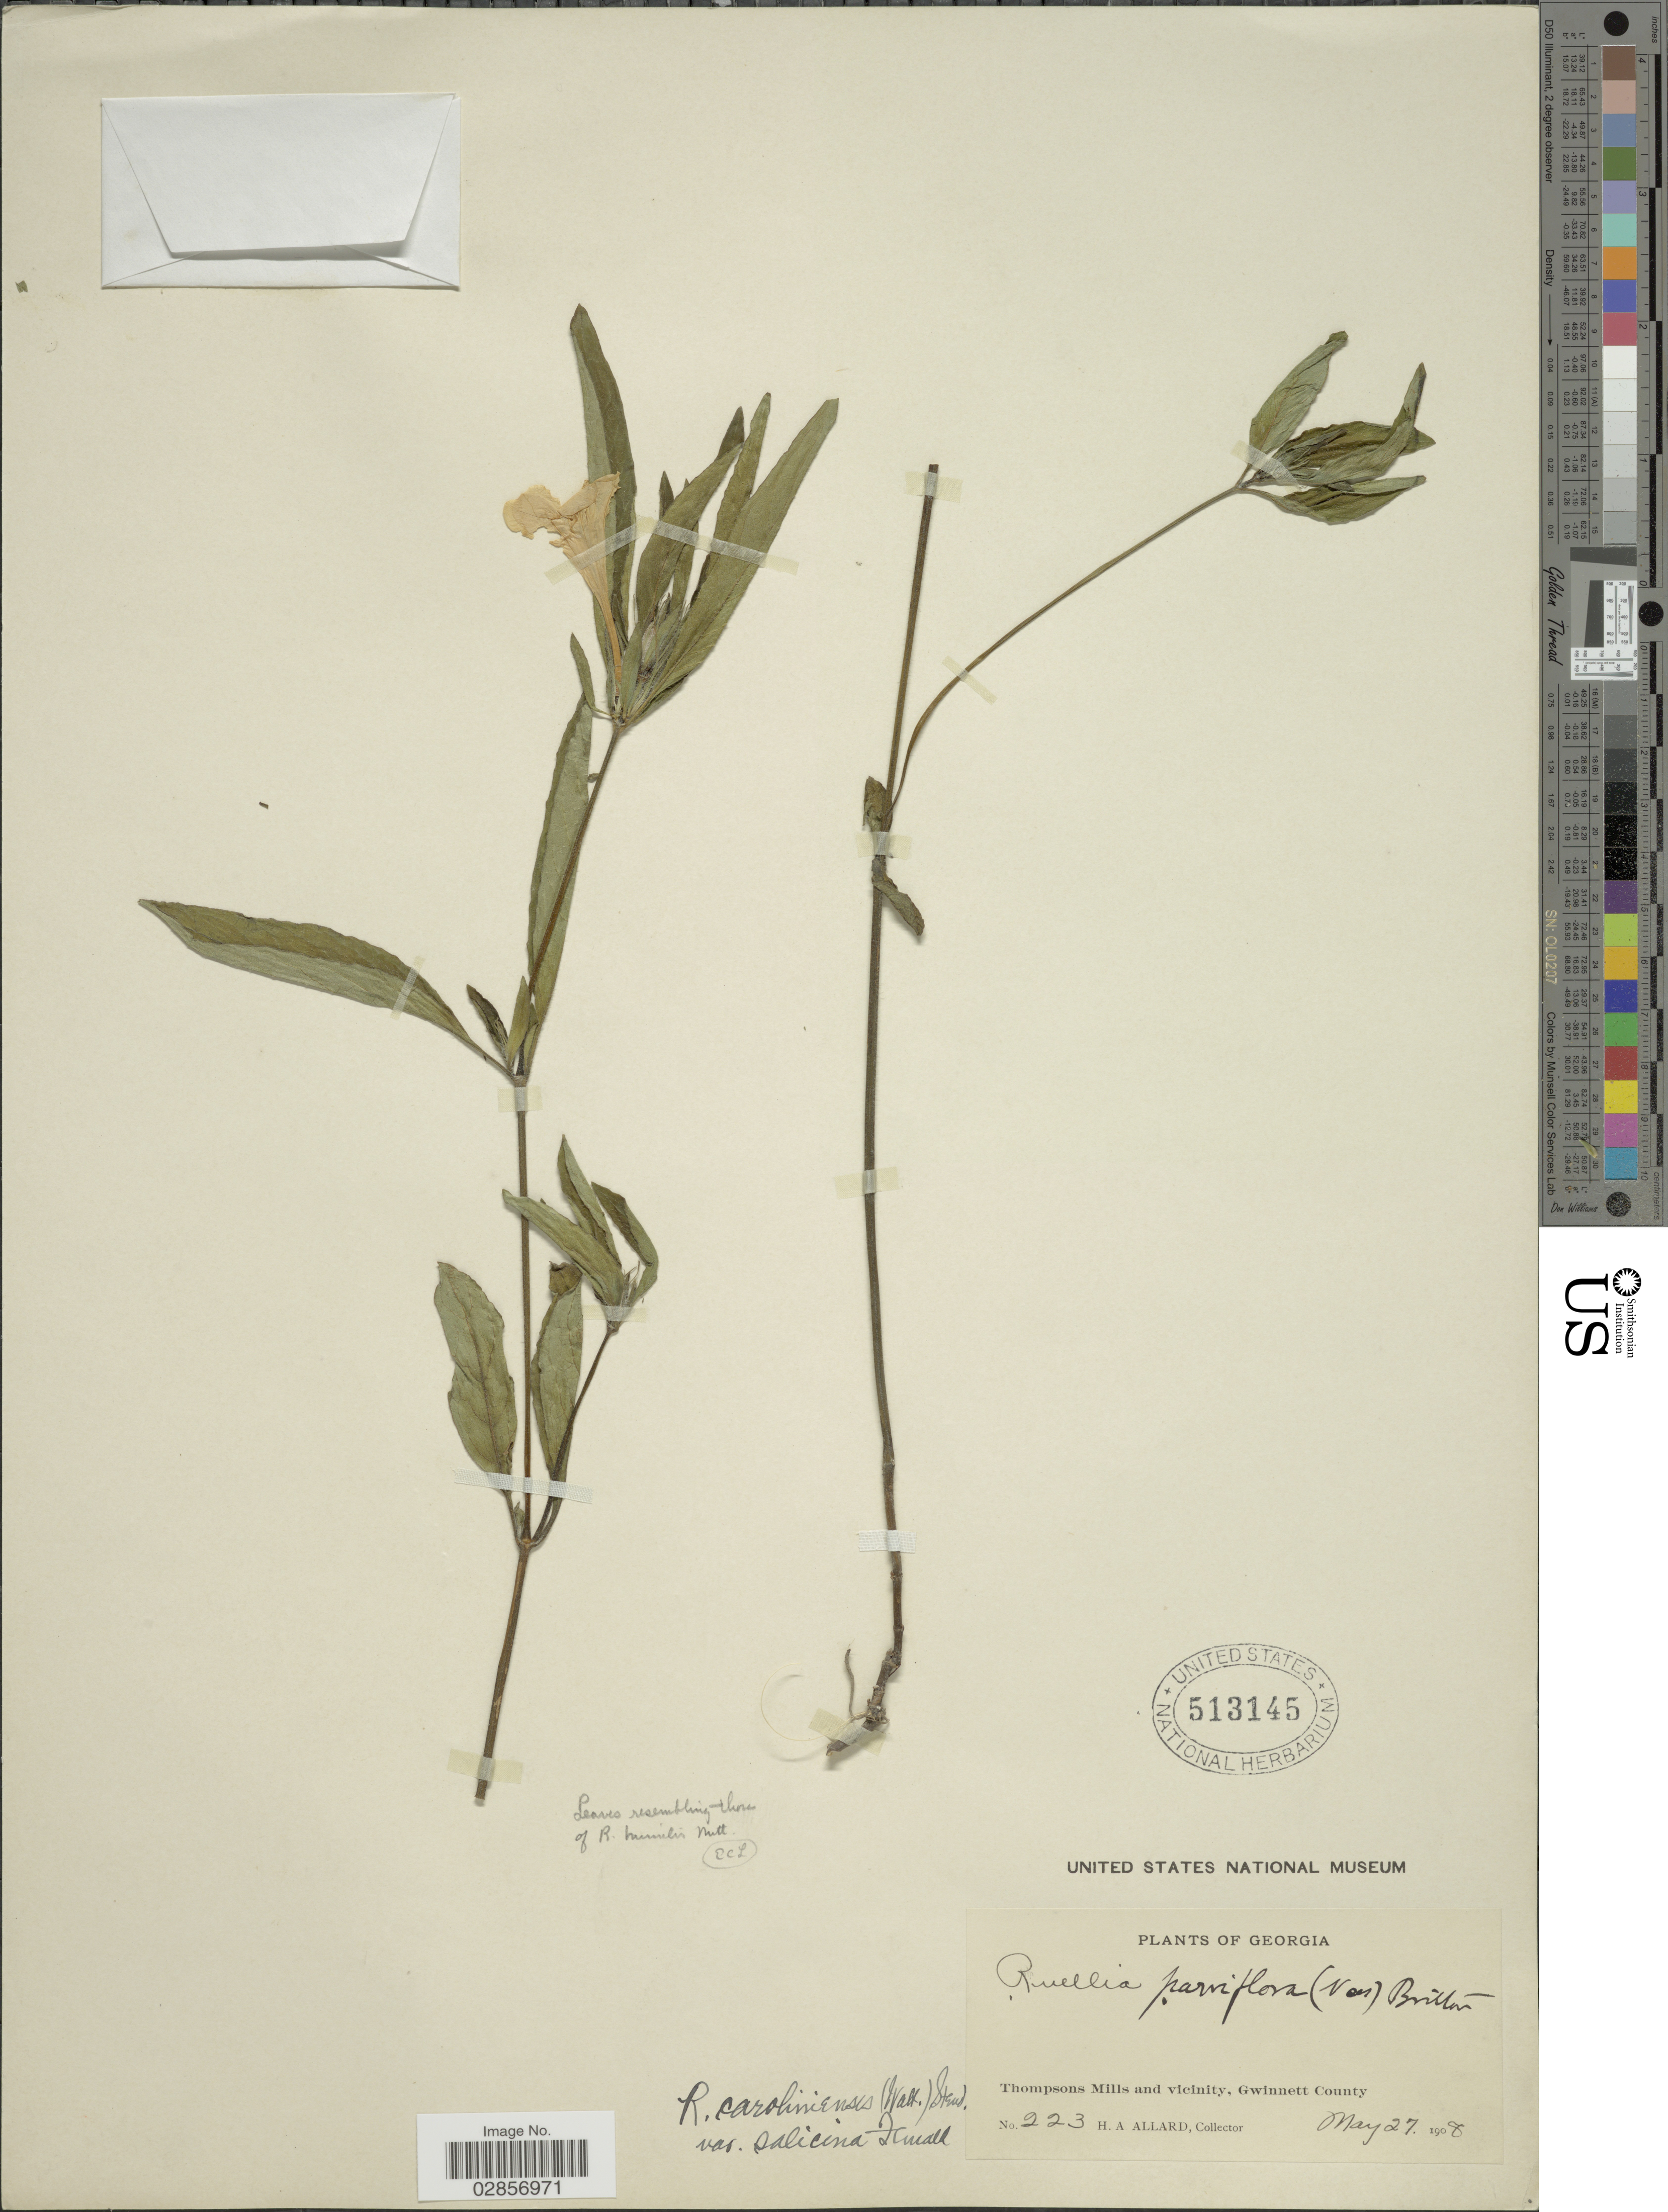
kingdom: Plantae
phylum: Tracheophyta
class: Magnoliopsida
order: Lamiales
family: Acanthaceae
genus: Ruellia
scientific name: Ruellia caroliniensis var. salicina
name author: Fernald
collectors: H. A. Allard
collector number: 223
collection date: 1908-05-27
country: United States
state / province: Georgia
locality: Thompsons Mills and vicinity, Gwinnett County.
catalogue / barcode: US 513145